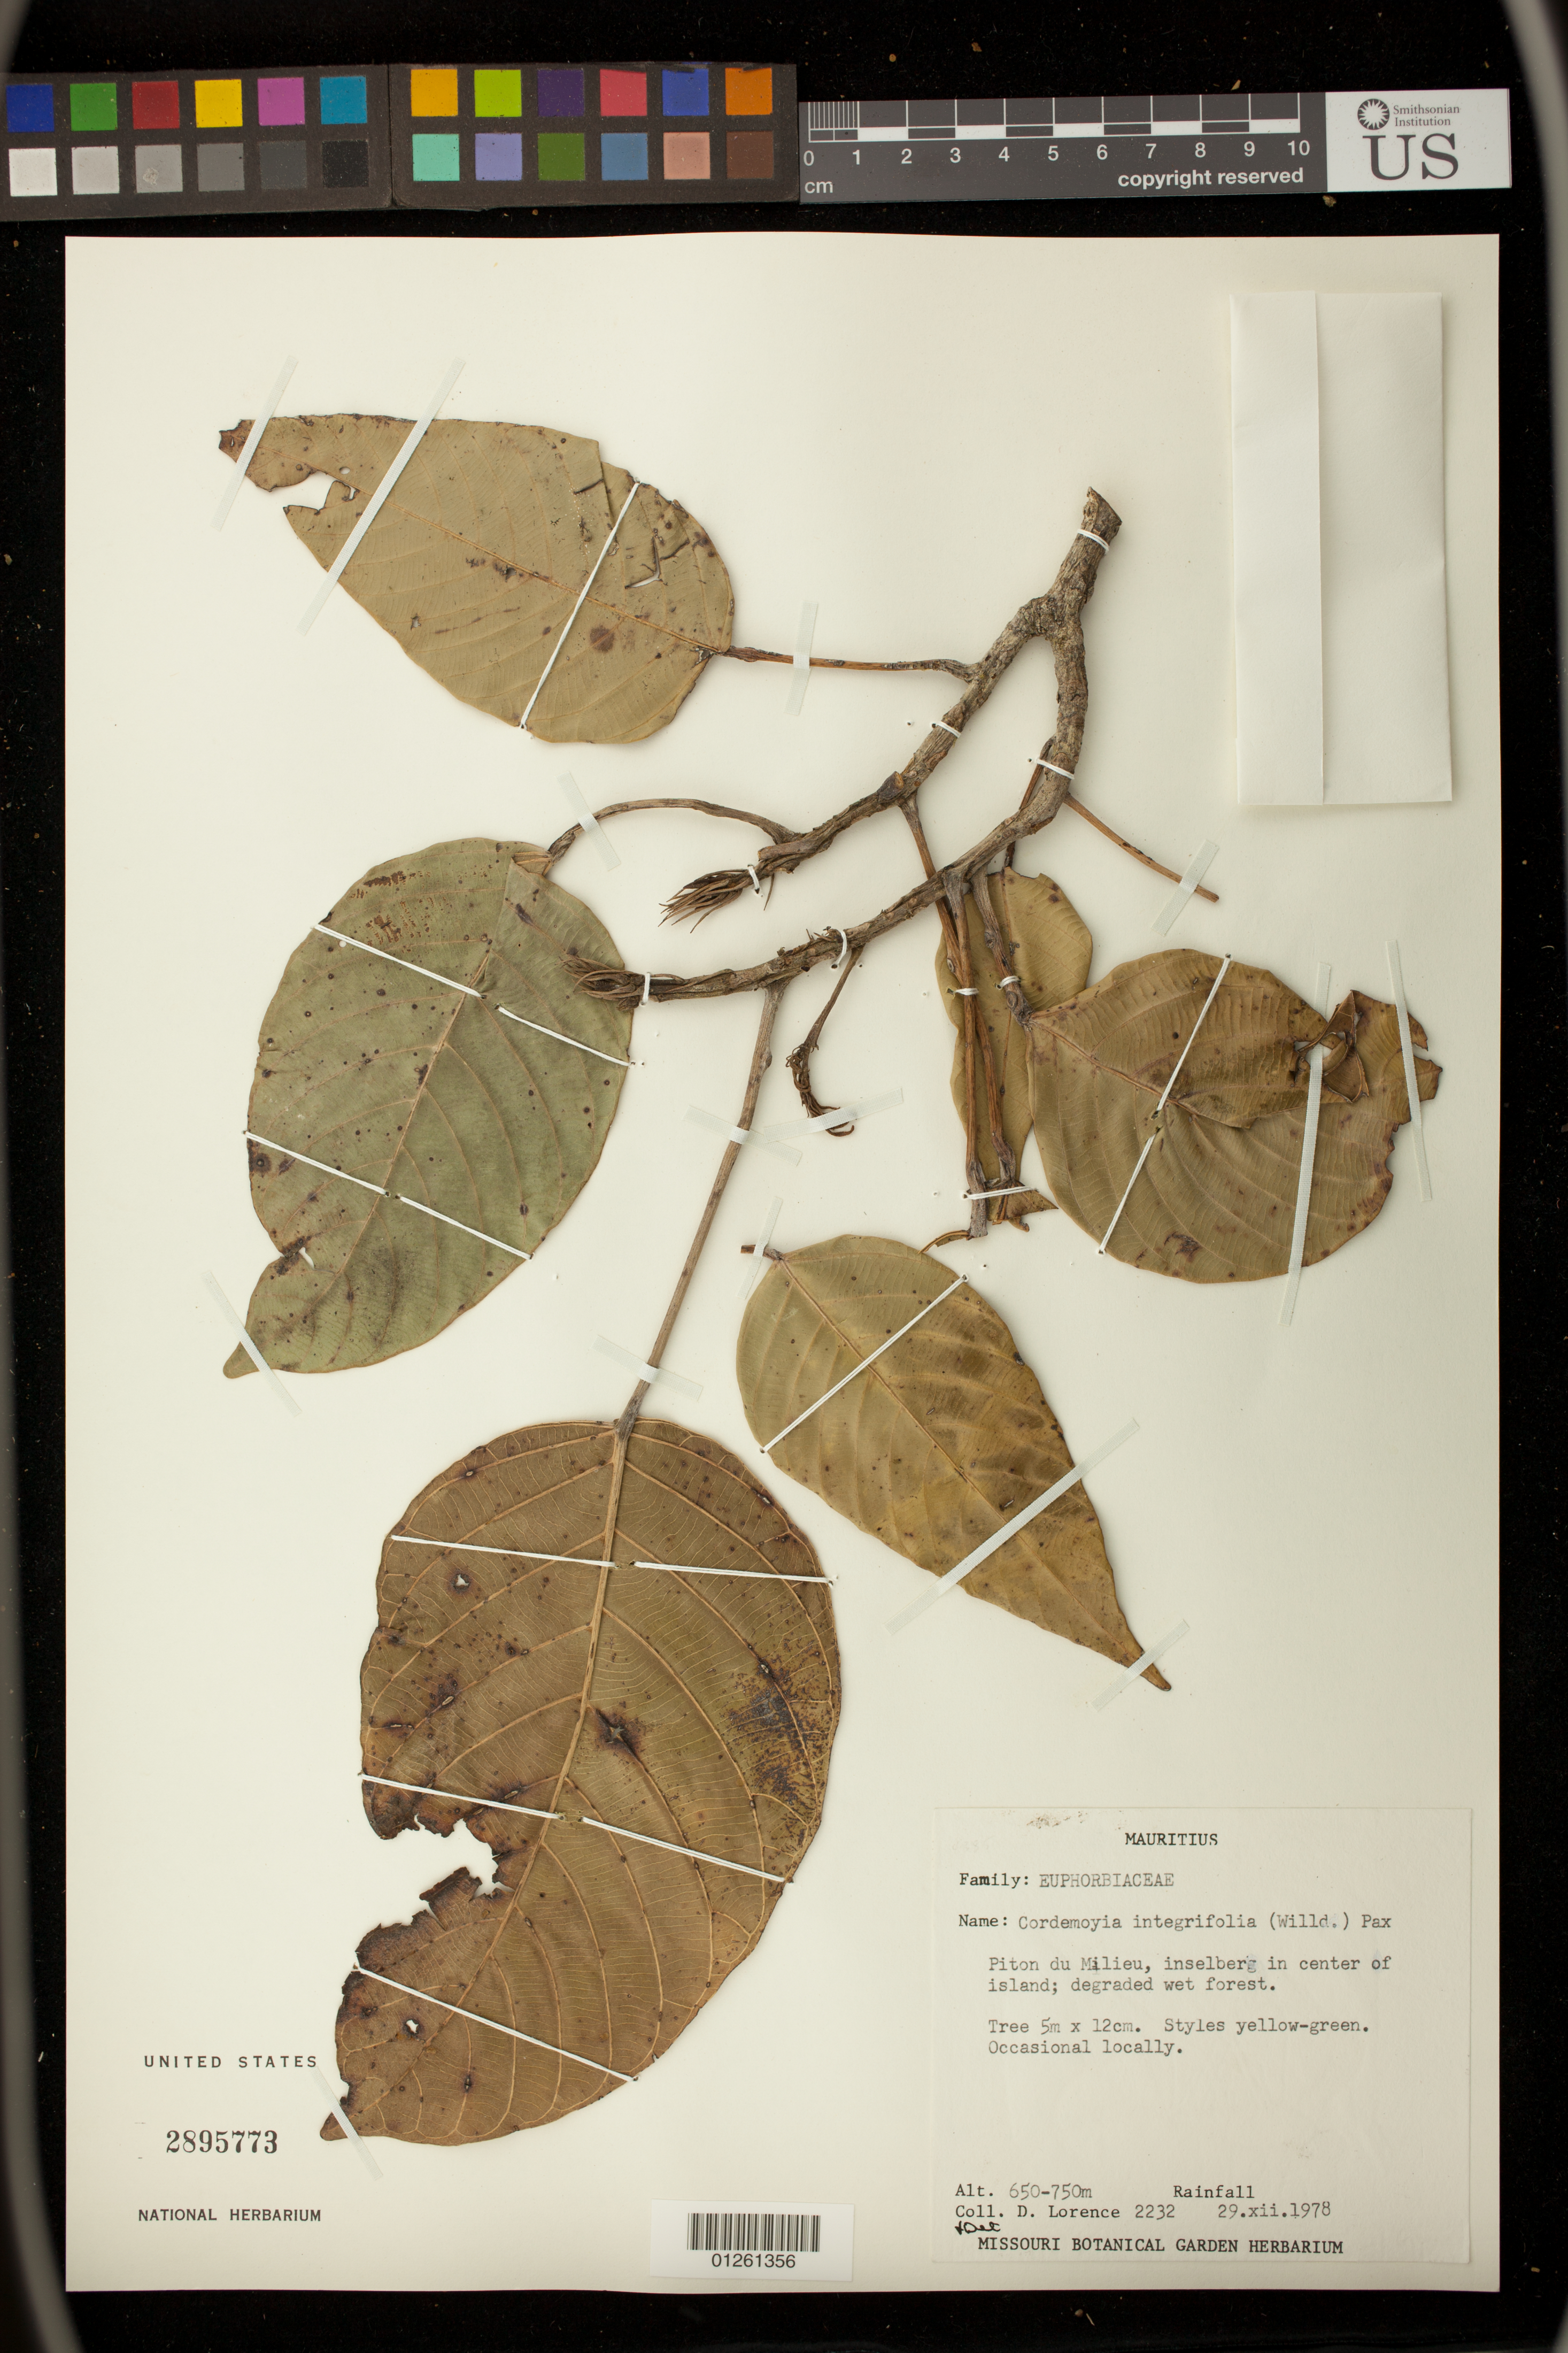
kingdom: Plantae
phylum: Tracheophyta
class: Magnoliopsida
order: Malpighiales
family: Euphorbiaceae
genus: Hancea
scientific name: Hancea integrifolia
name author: (Willd.) S.E.C. Sierra et al.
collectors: D. Lorence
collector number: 2232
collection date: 1978-12-29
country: Mauritius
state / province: Moka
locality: Piton du Miliieu, inselberg in center of island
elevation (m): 650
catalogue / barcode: US 2895773